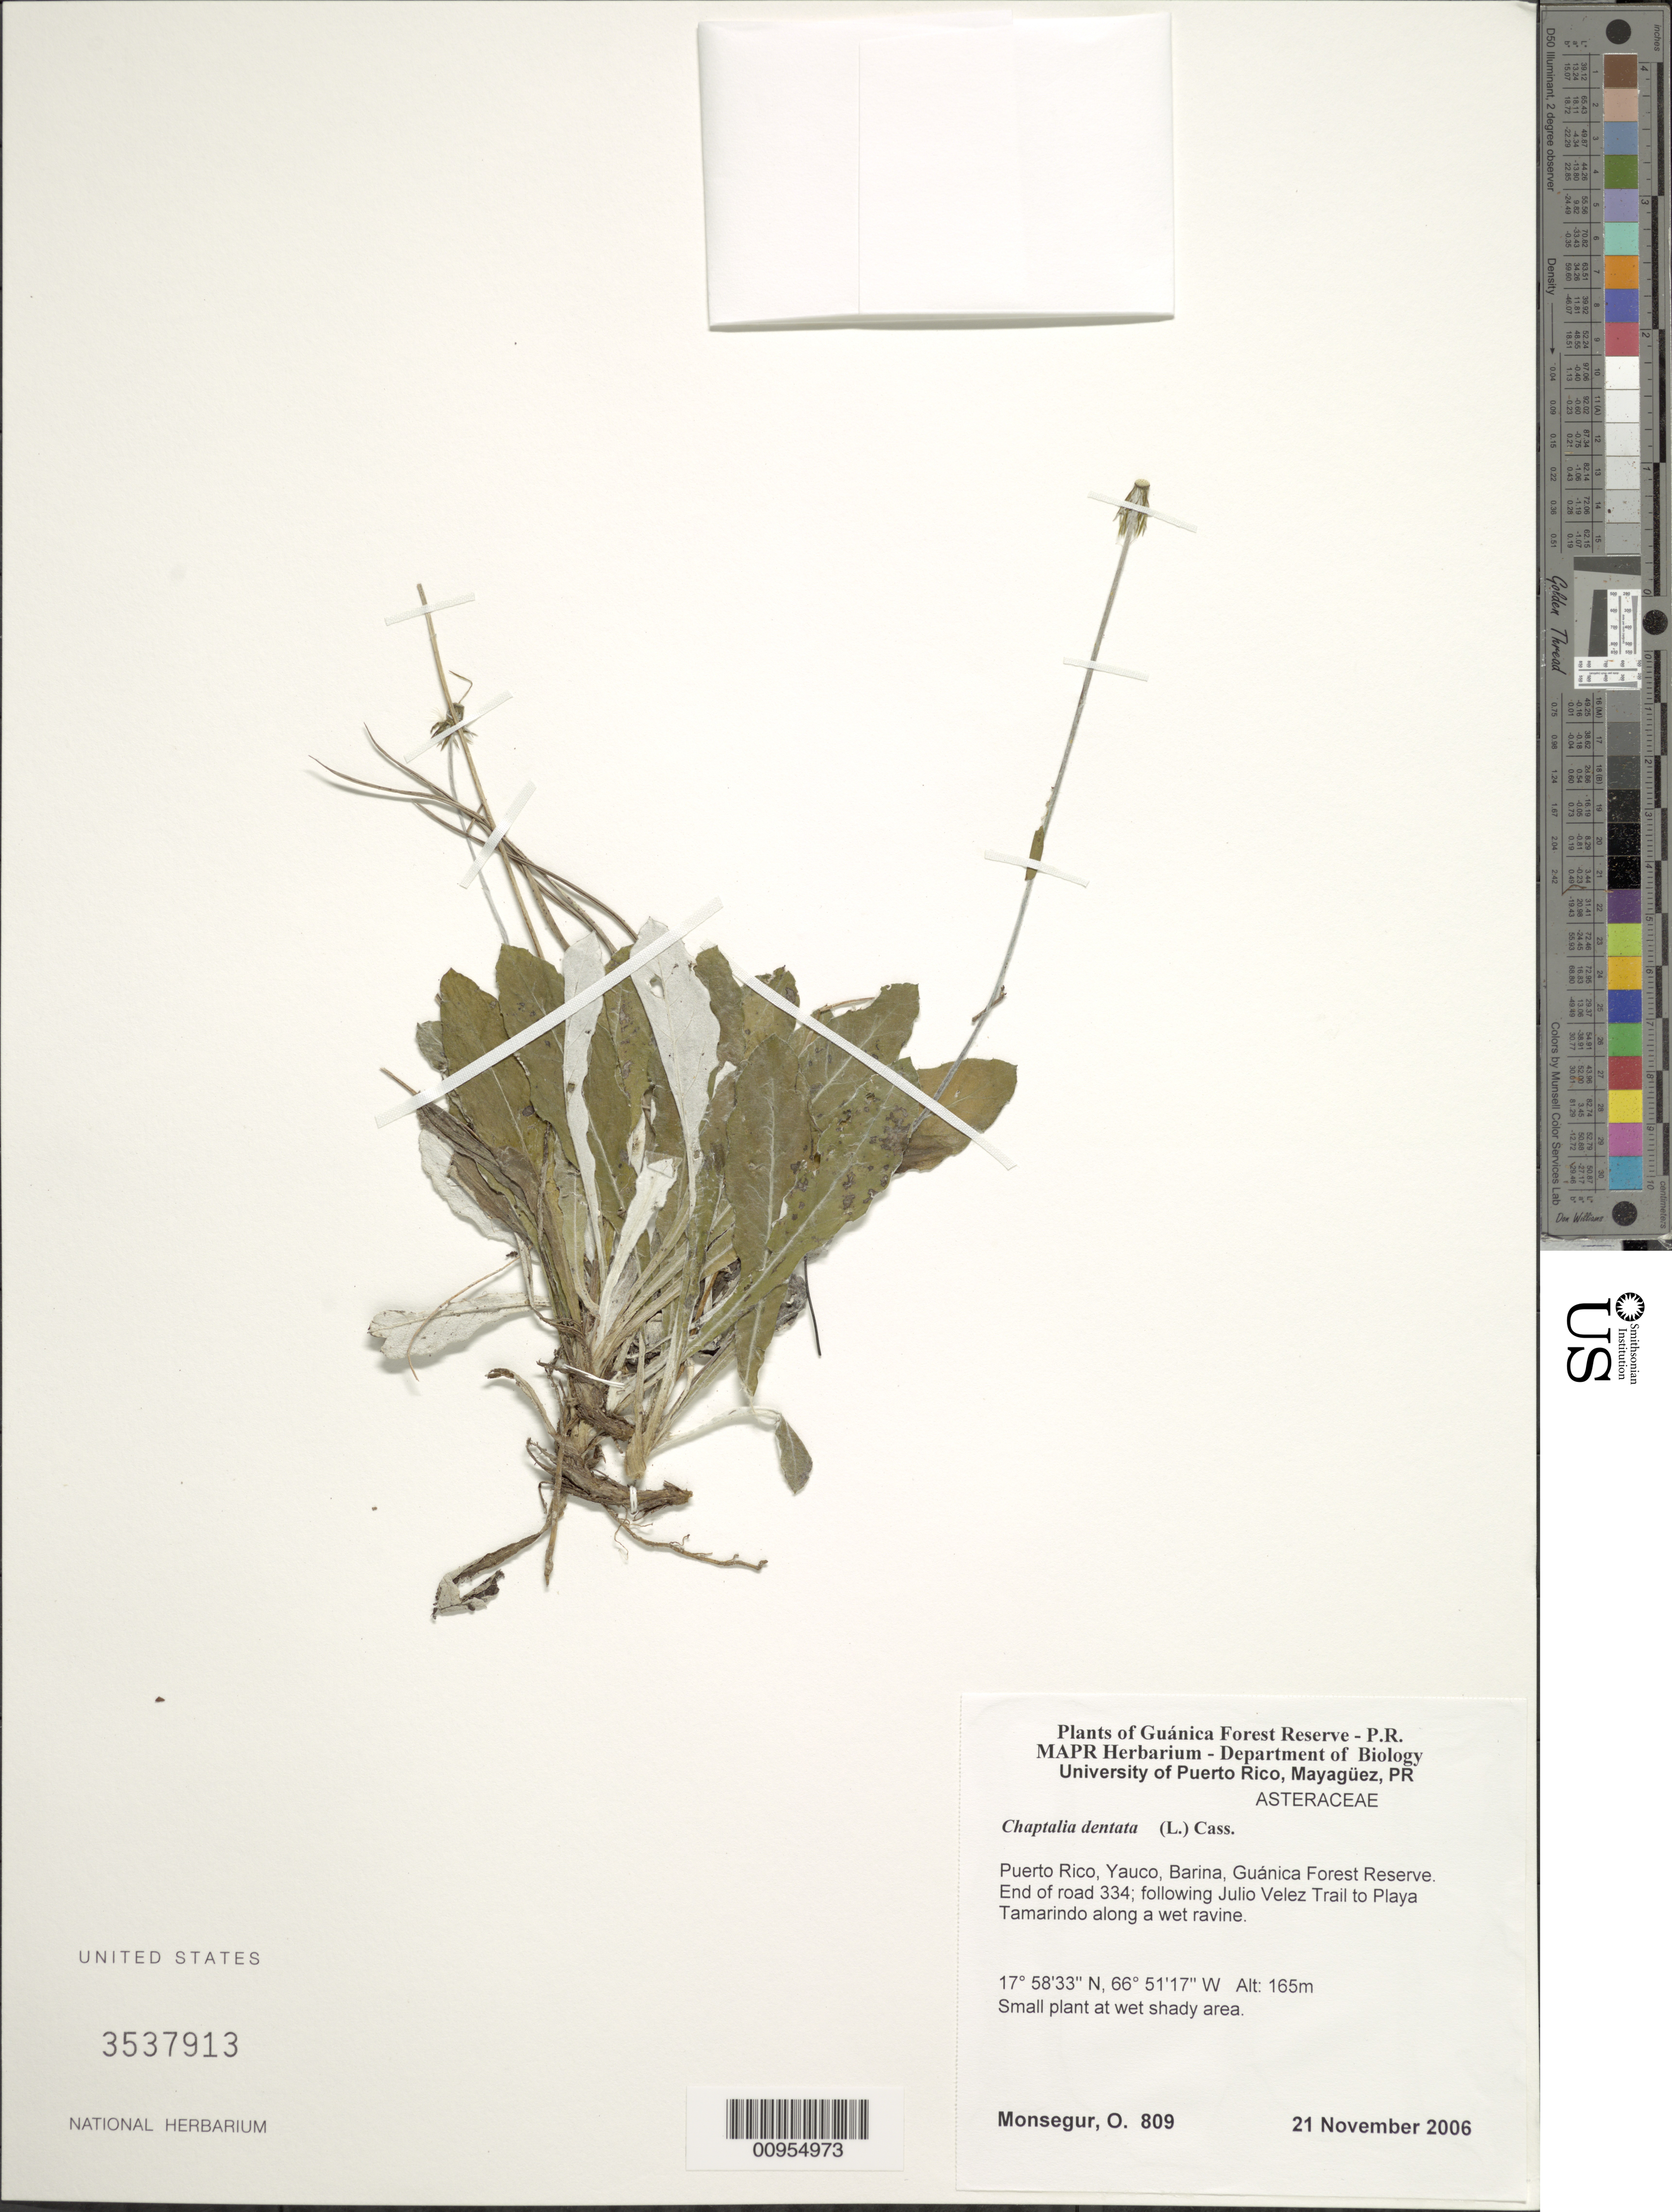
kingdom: Plantae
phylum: Tracheophyta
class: Magnoliopsida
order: Asterales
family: Asteraceae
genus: Chaptalia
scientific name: Chaptalia dentata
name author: (L.) Cass.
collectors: O. Monsegur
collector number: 809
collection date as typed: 21 Nov 2006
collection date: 2006-11-21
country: Puerto Rico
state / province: Yauco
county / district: Barina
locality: Guánica Forest Reserve. End of road 334; following Julio Vélez Trail to Playa Tamarindo along a wet ravine.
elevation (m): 165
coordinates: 17.58327, 66.51169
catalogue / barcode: US 3537913